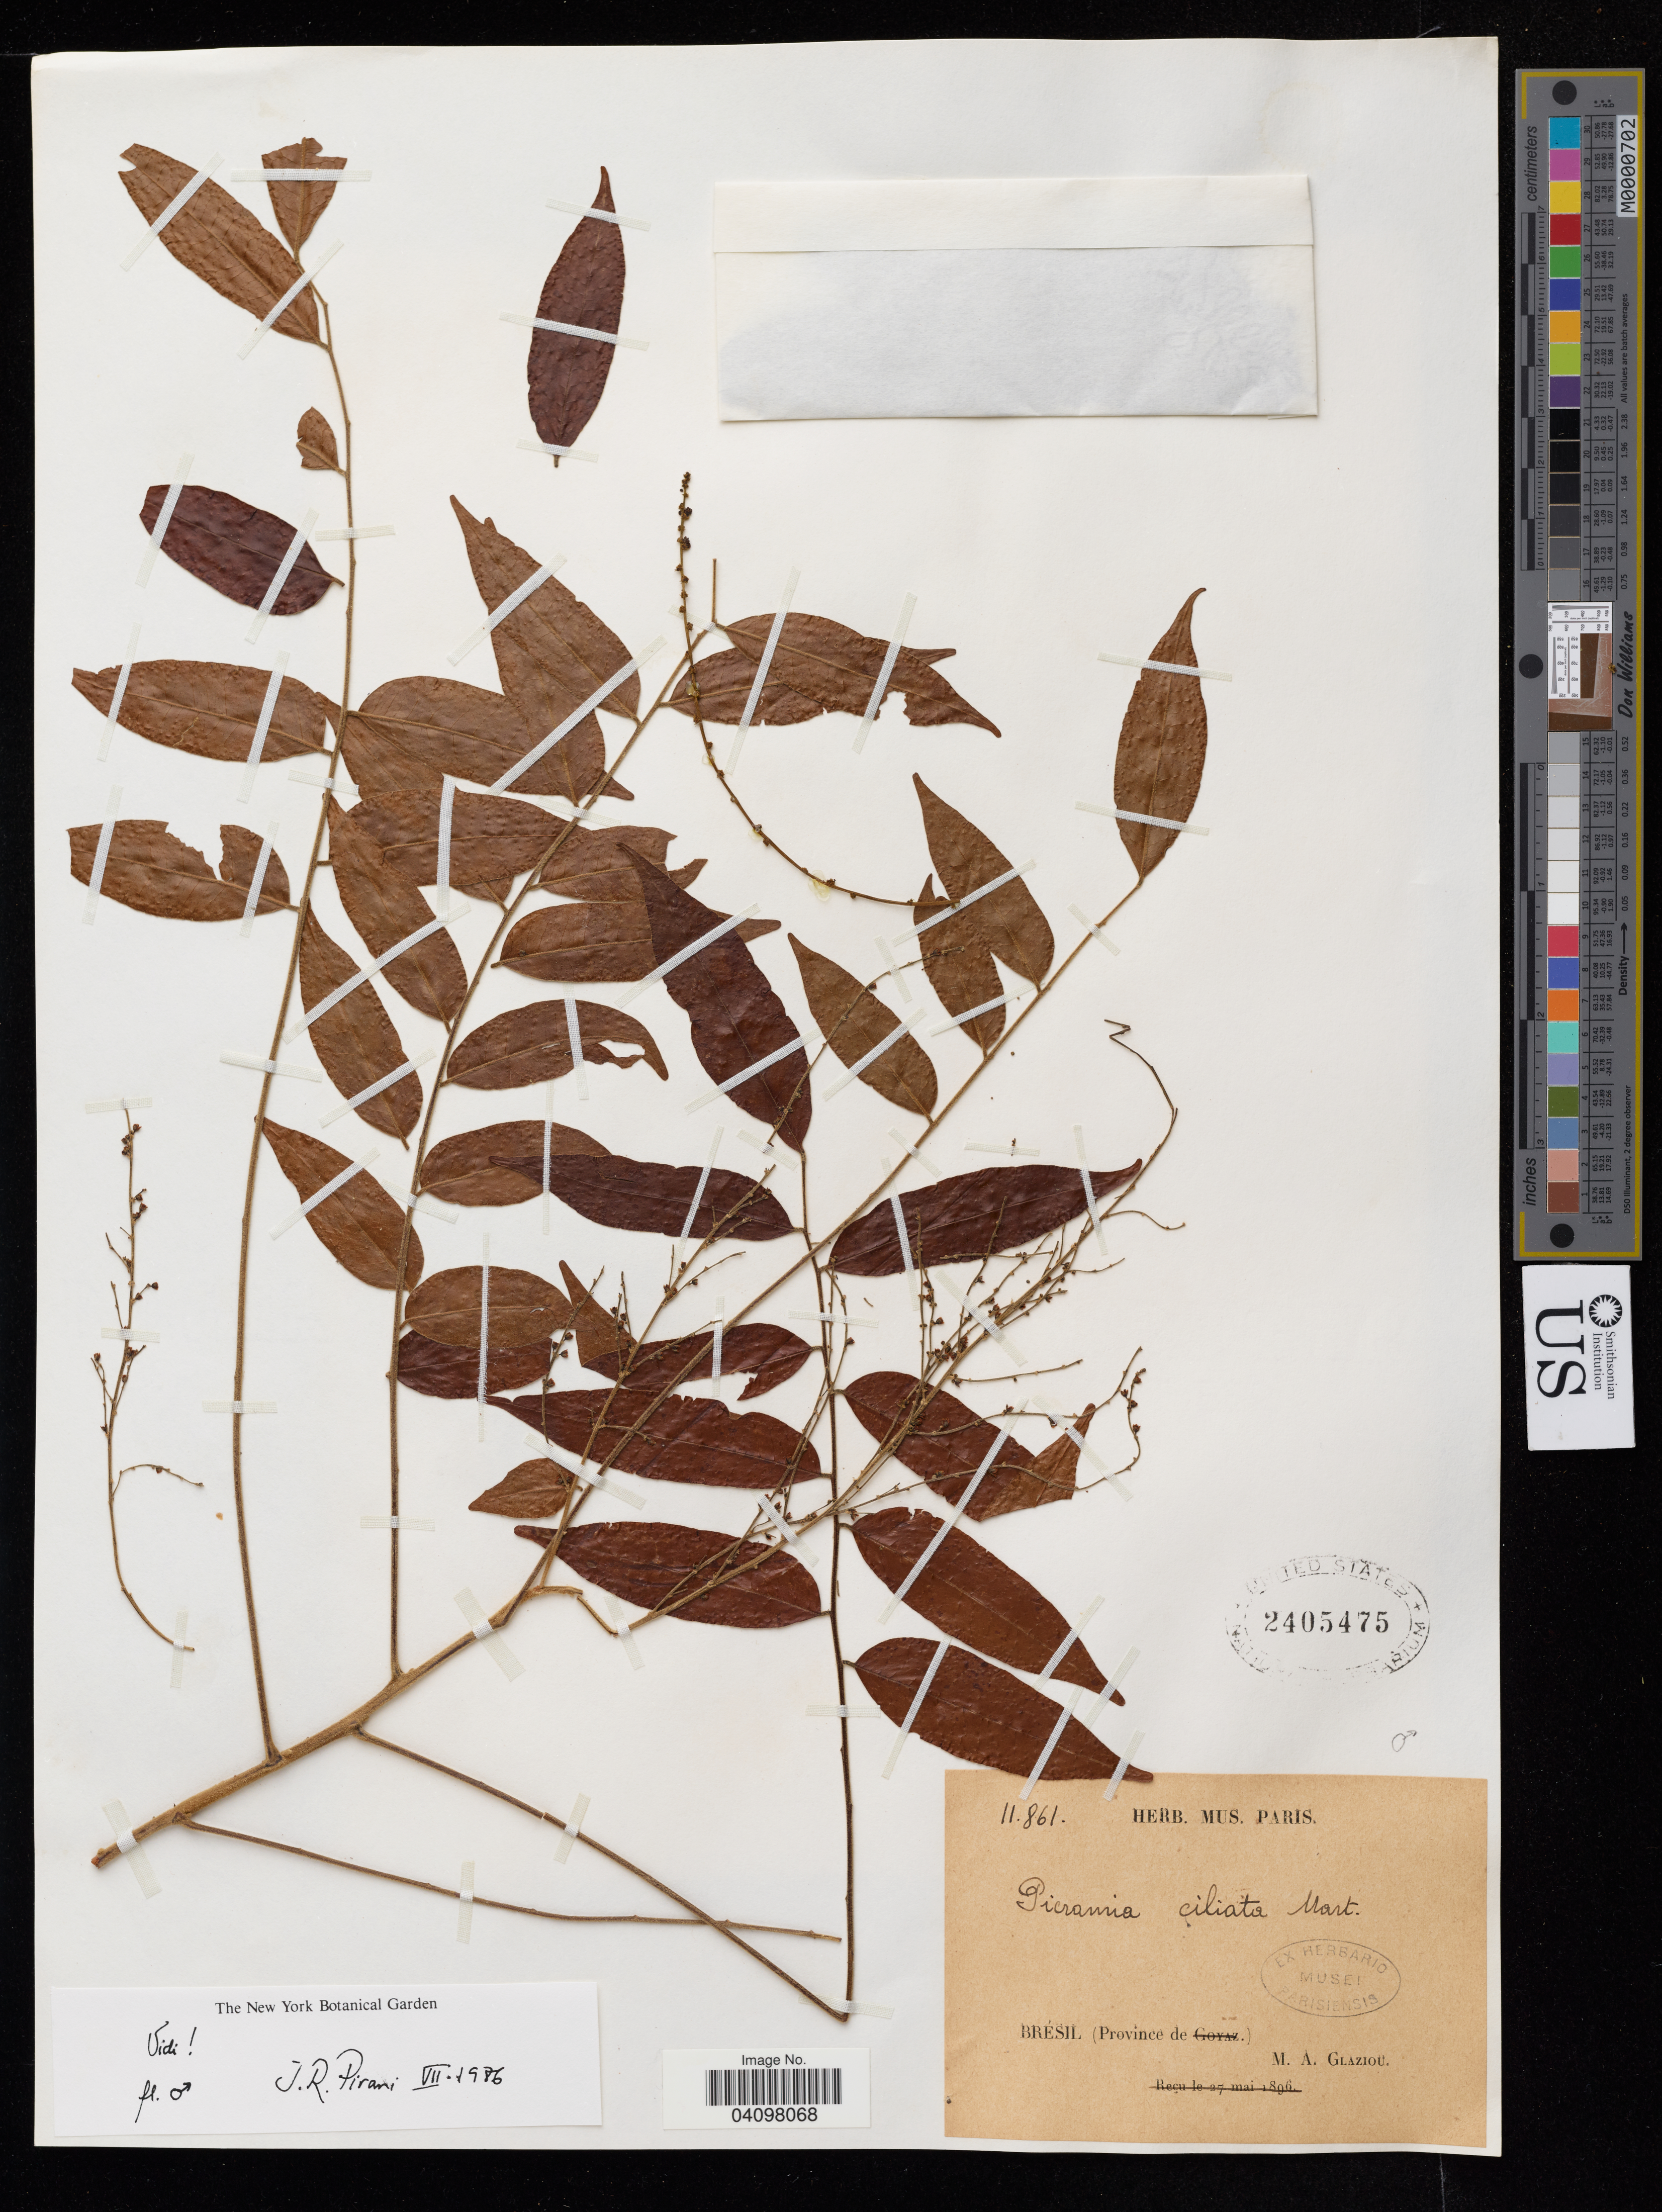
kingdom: Plantae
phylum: Tracheophyta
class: Magnoliopsida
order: Picramniales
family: Picramniaceae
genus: Picramnia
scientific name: Picramnia ciliata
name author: Mart.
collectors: M. Glaziou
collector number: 11.861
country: Brazil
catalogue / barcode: US 2405475